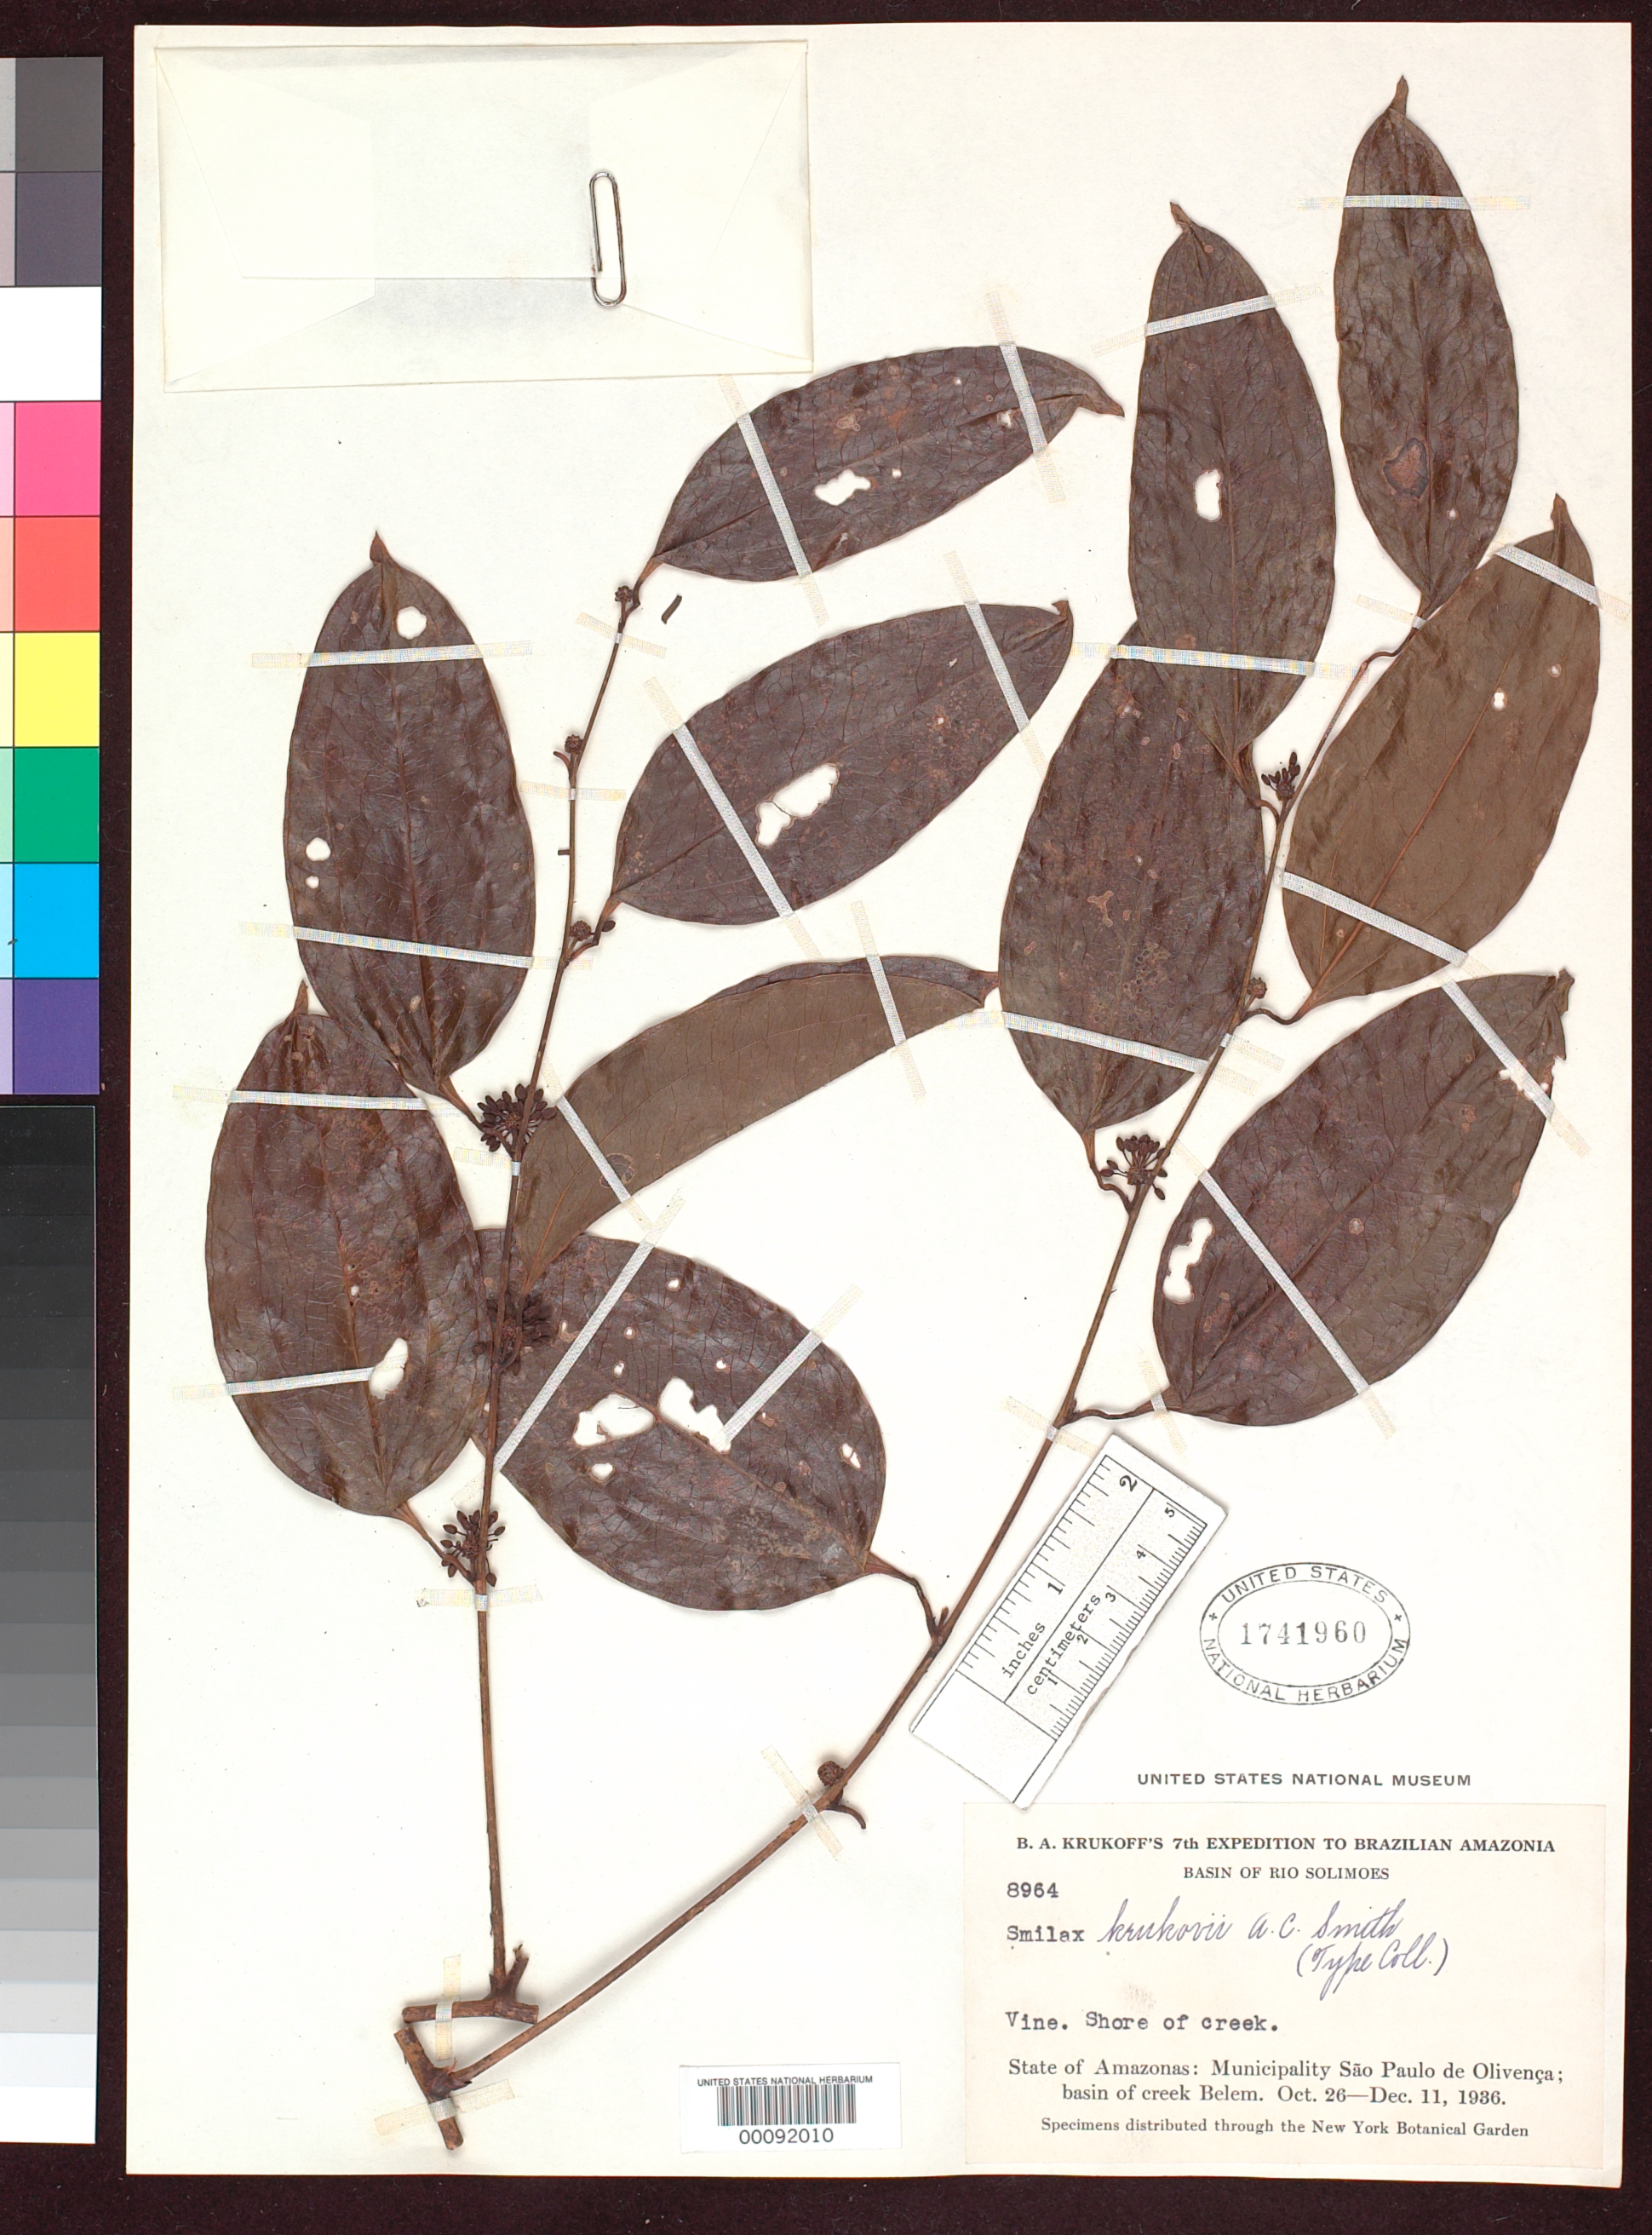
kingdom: Plantae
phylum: Tracheophyta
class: Liliopsida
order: Liliales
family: Smilacaceae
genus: Smilax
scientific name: Smilax krukovii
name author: A.C. Sm.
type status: Isotype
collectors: B. A. Krukoff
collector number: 8964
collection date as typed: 26 Oct 1936 to 11 Dec 1936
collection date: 1936-10-26/1936-12-11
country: Brazil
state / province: Amazonas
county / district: São Paulo de Olivença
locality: Basin of Rio Solimoes. State of Amazonas: Municipality of São Paulo de Olivença; basin of creek Belem.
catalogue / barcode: US 1741960